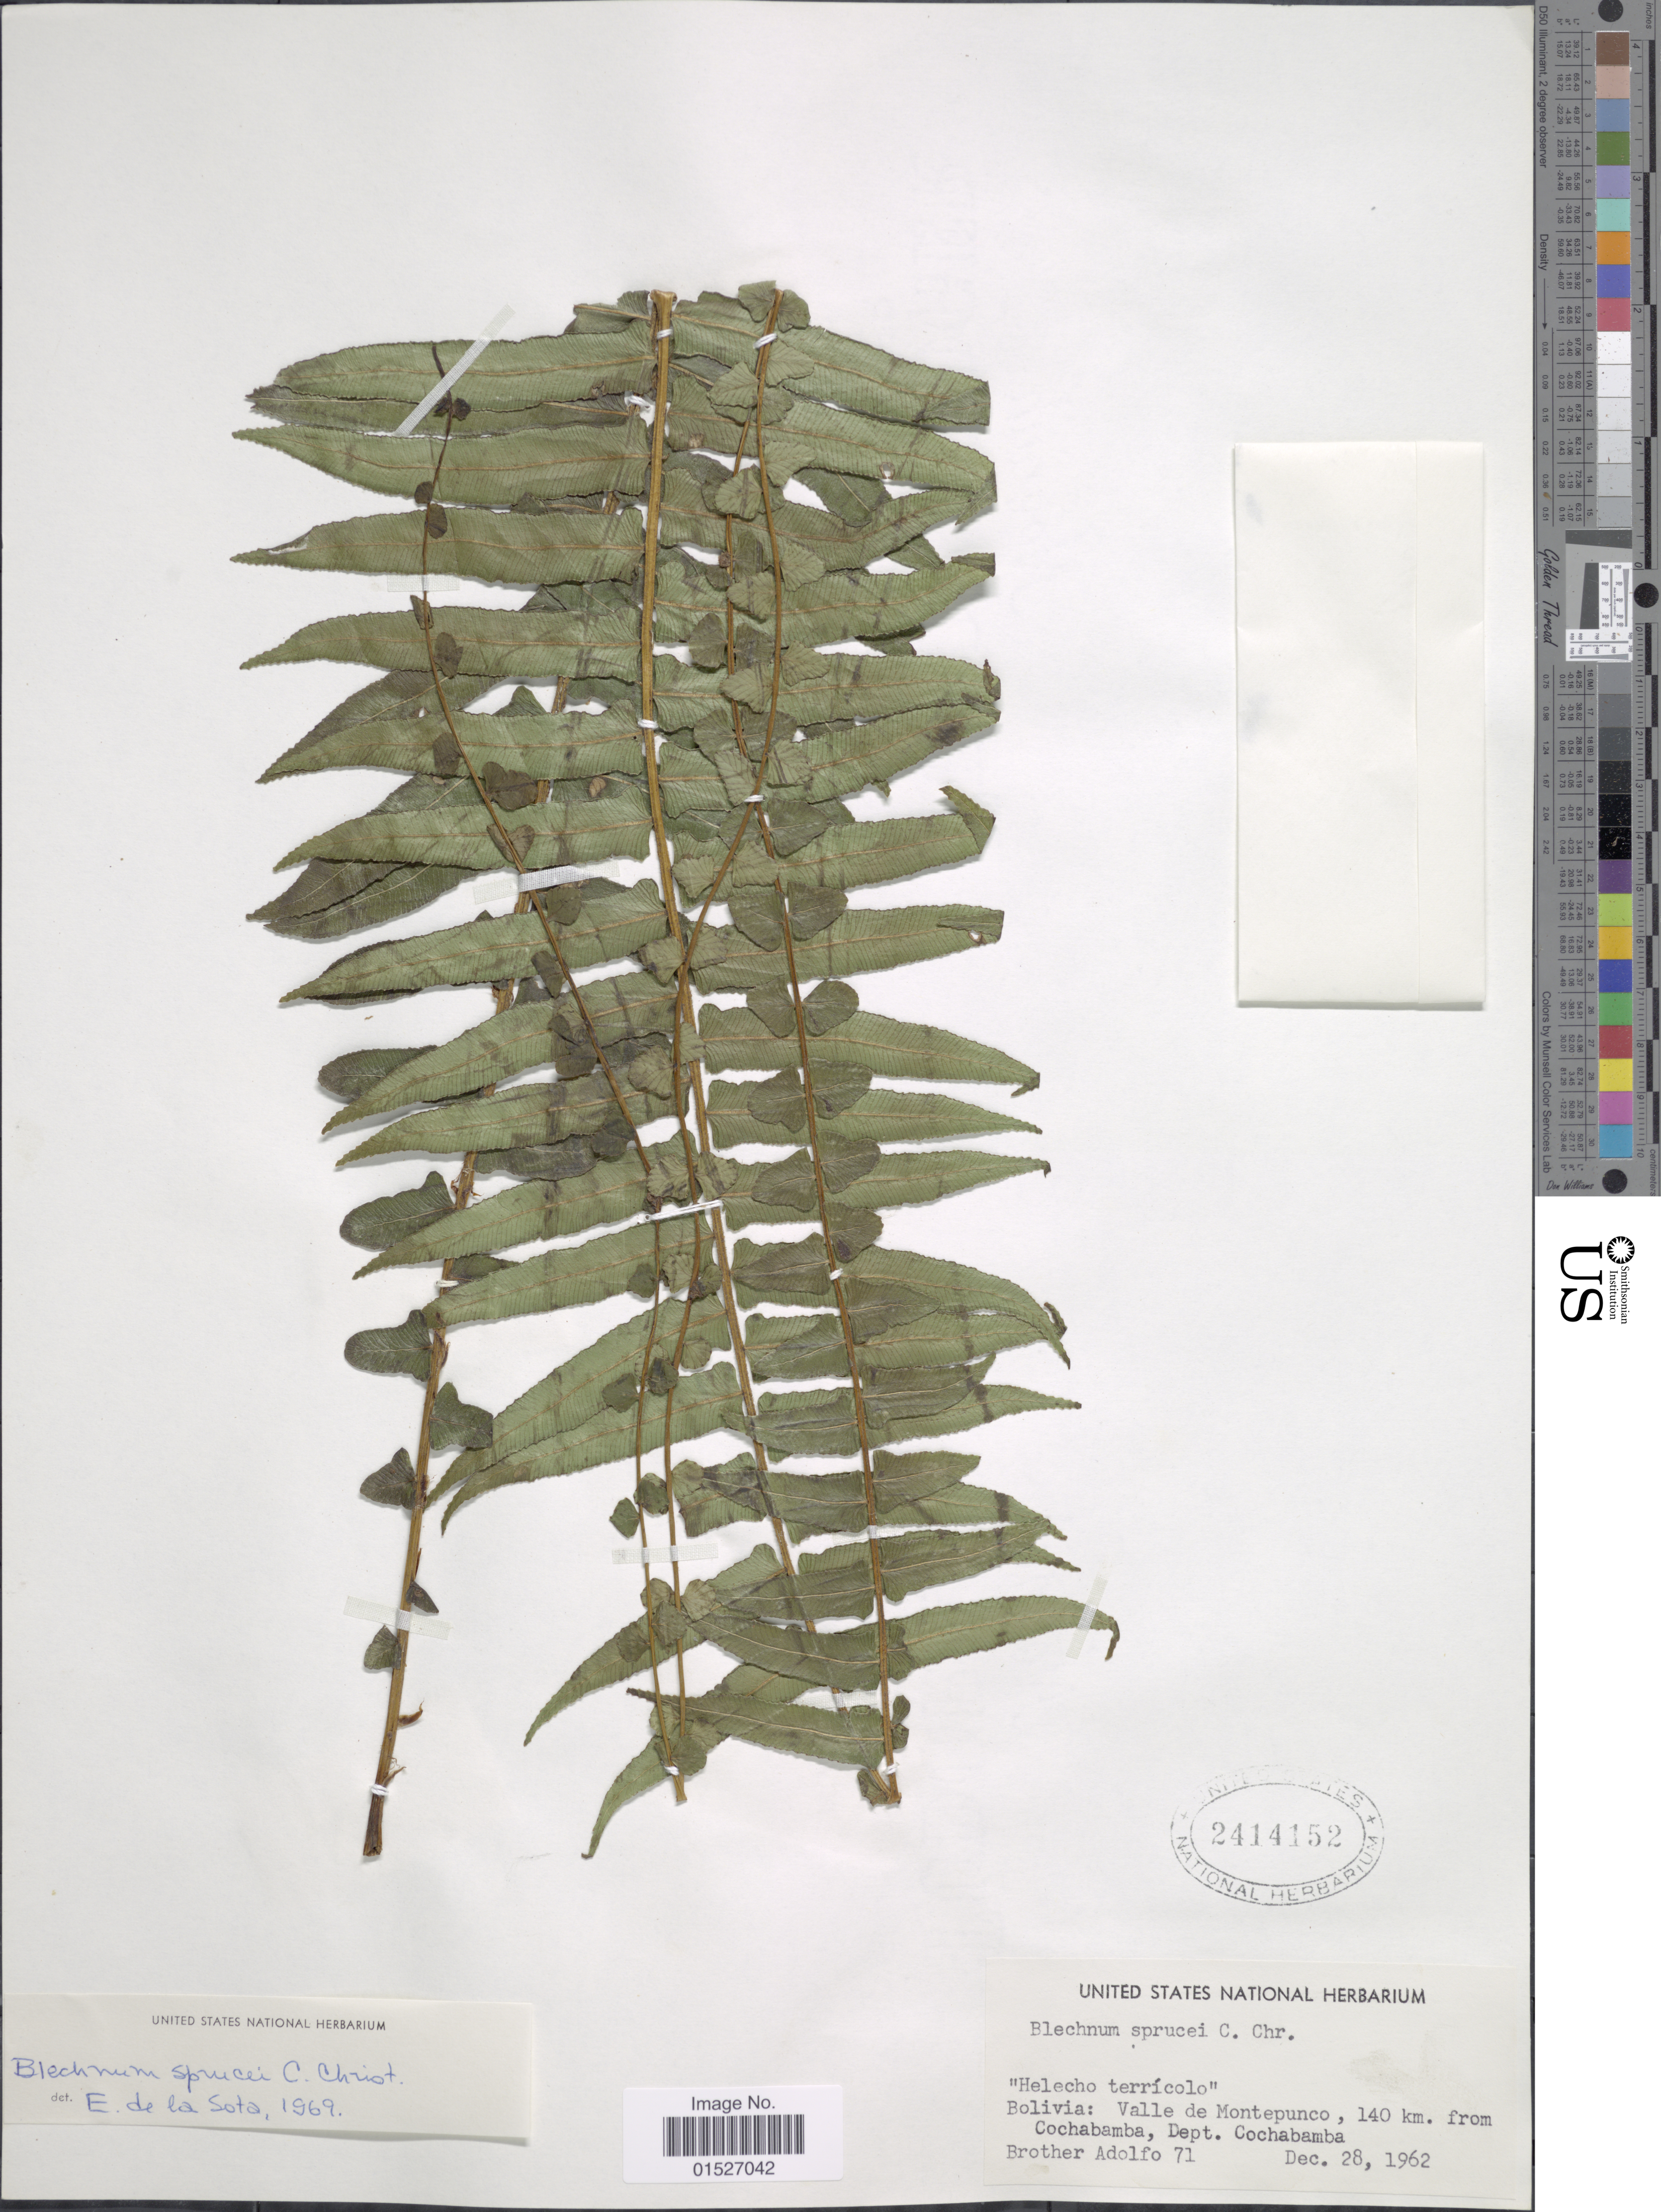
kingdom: Plantae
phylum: Tracheophyta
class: Polypodiopsida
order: Polypodiales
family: Blechnaceae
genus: Blechnum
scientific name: Blechnum sprucei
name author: C. Chr.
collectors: Bro. Adolfo M.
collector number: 71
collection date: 1962-12-28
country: Bolivia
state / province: Cochabamba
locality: Valle de Montepunco, 140 km. from Cochabamba, Dept. Cochabamba.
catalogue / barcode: US 2414152